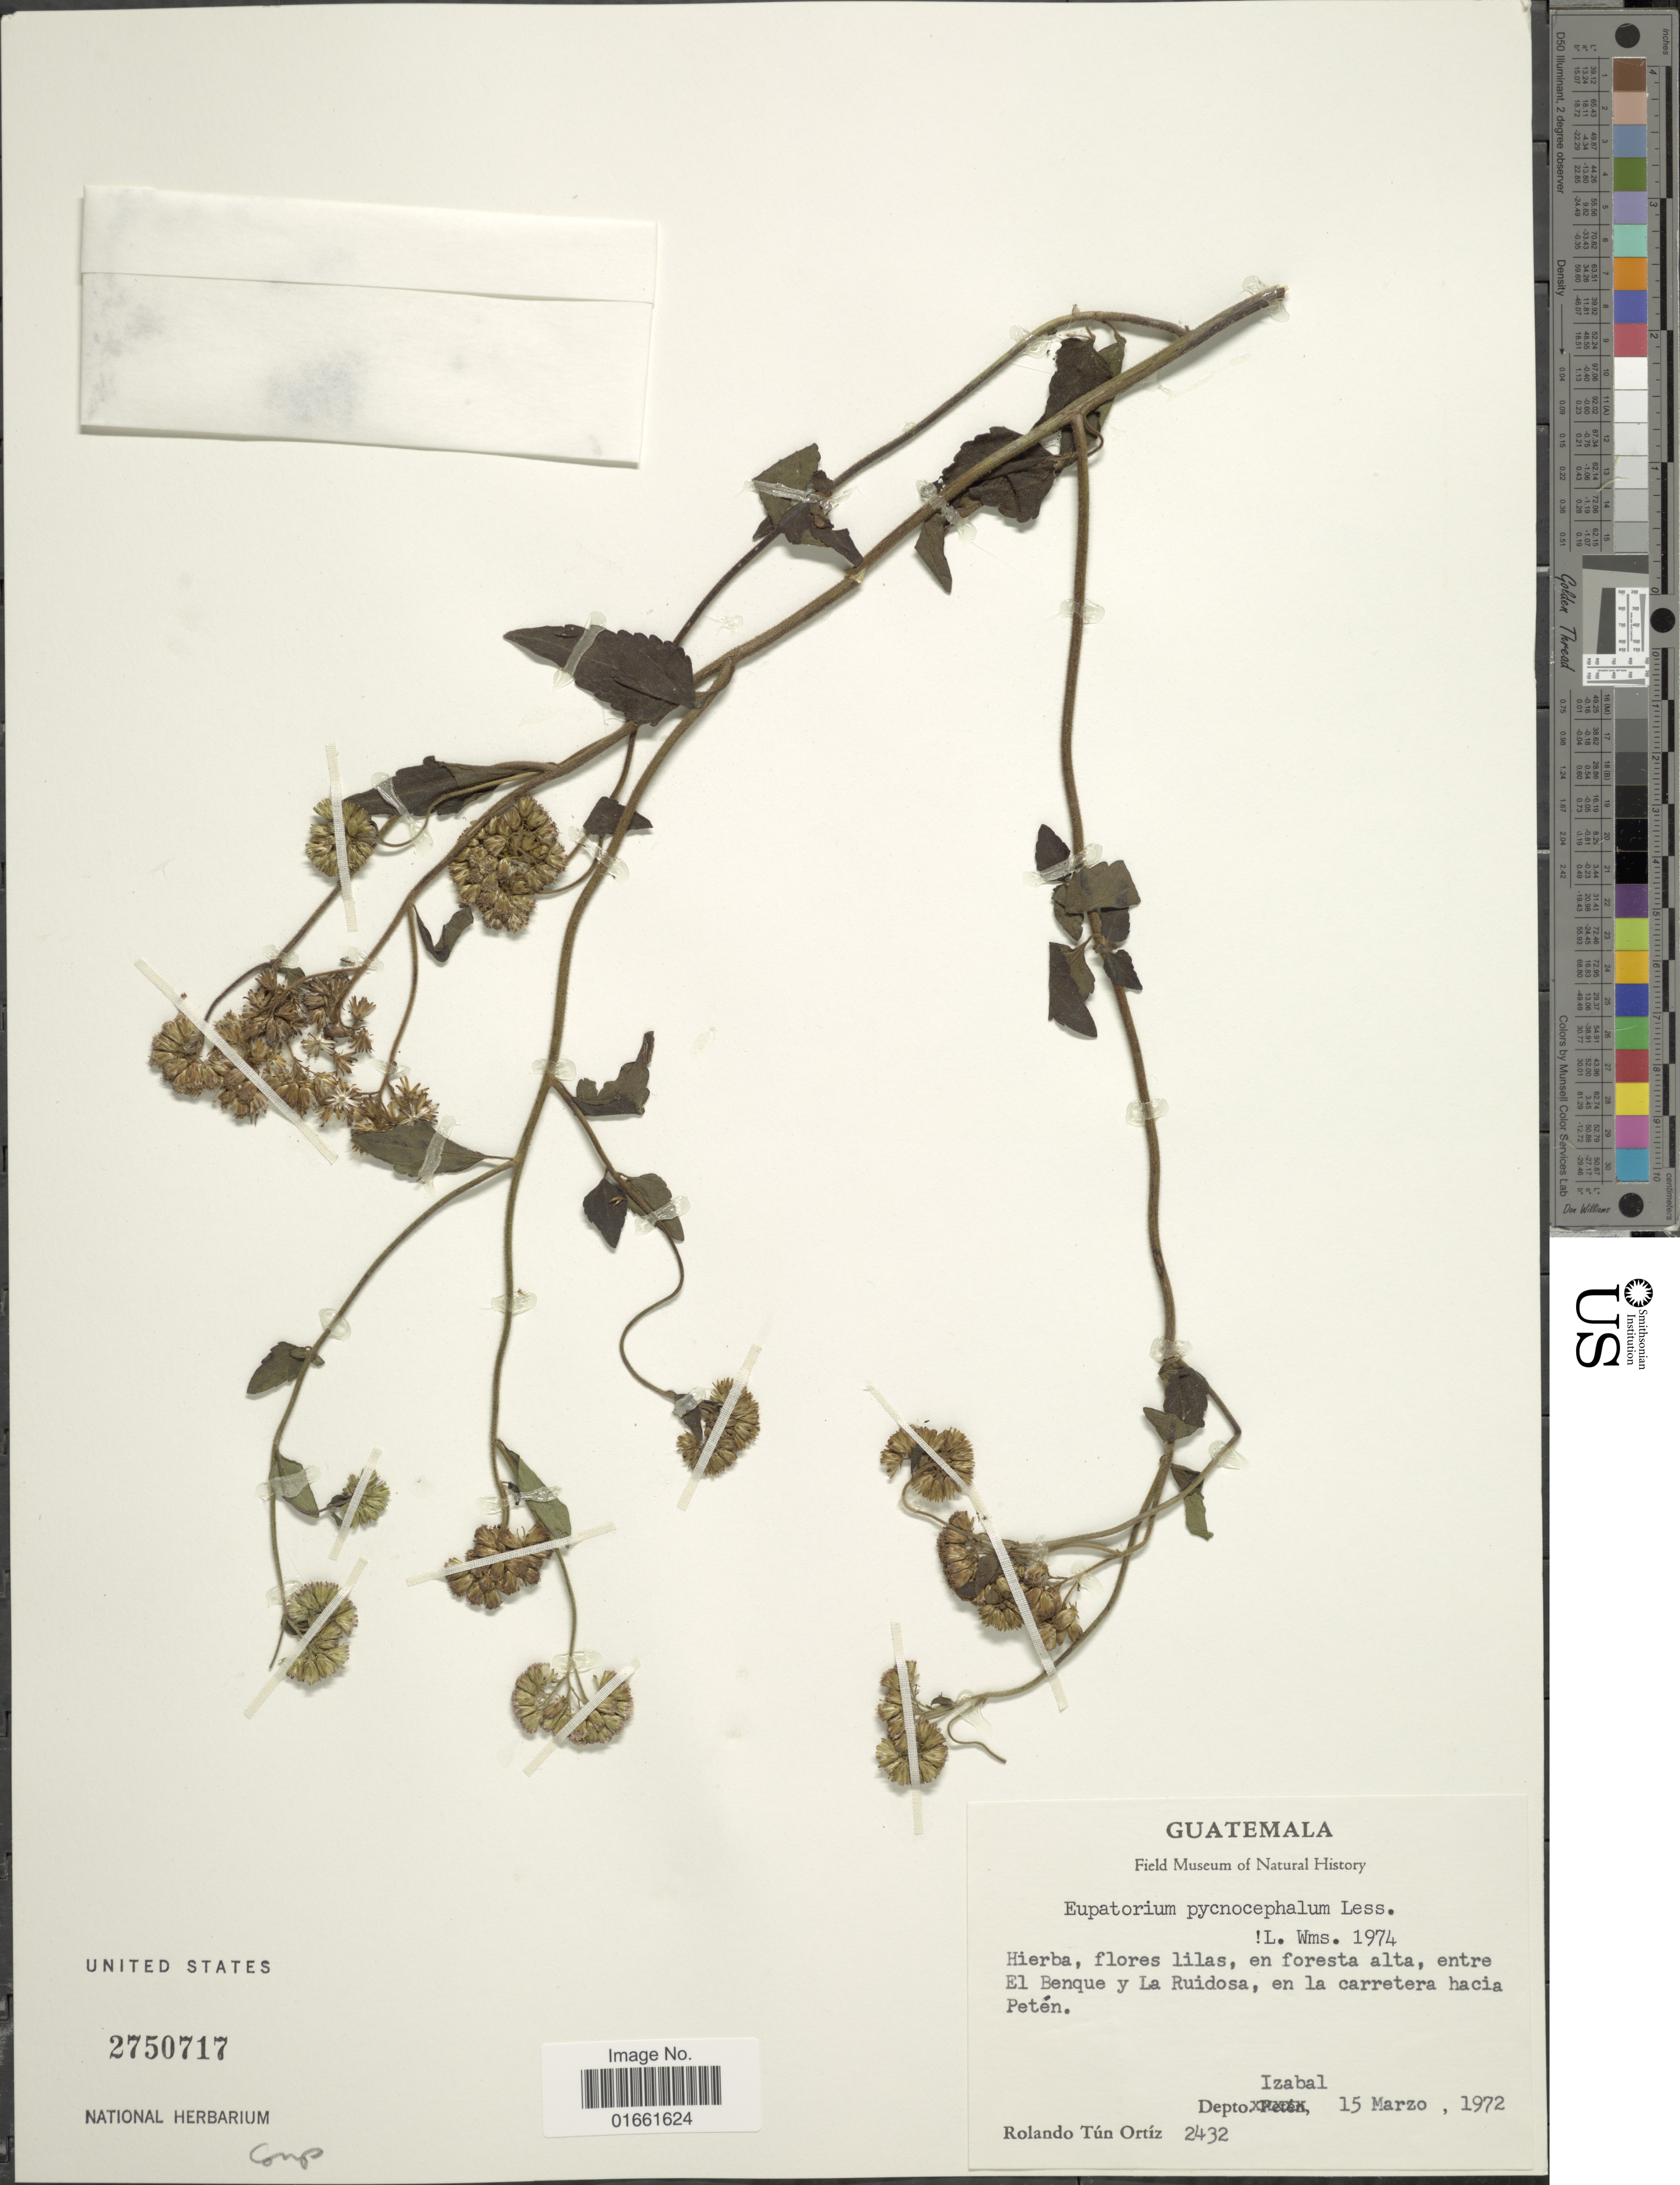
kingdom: Plantae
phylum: Tracheophyta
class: Magnoliopsida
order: Asterales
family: Asteraceae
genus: Fleischmannia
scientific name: Fleischmannia pratensis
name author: (Klatt) R.M. King & H. Rob.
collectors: R. Tún Ortíz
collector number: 2432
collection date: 1972-03-15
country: Guatemala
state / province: Izabal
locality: Ente El Benque y La Ruidosa, en la carretera hacia Peten.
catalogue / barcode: US 2750717